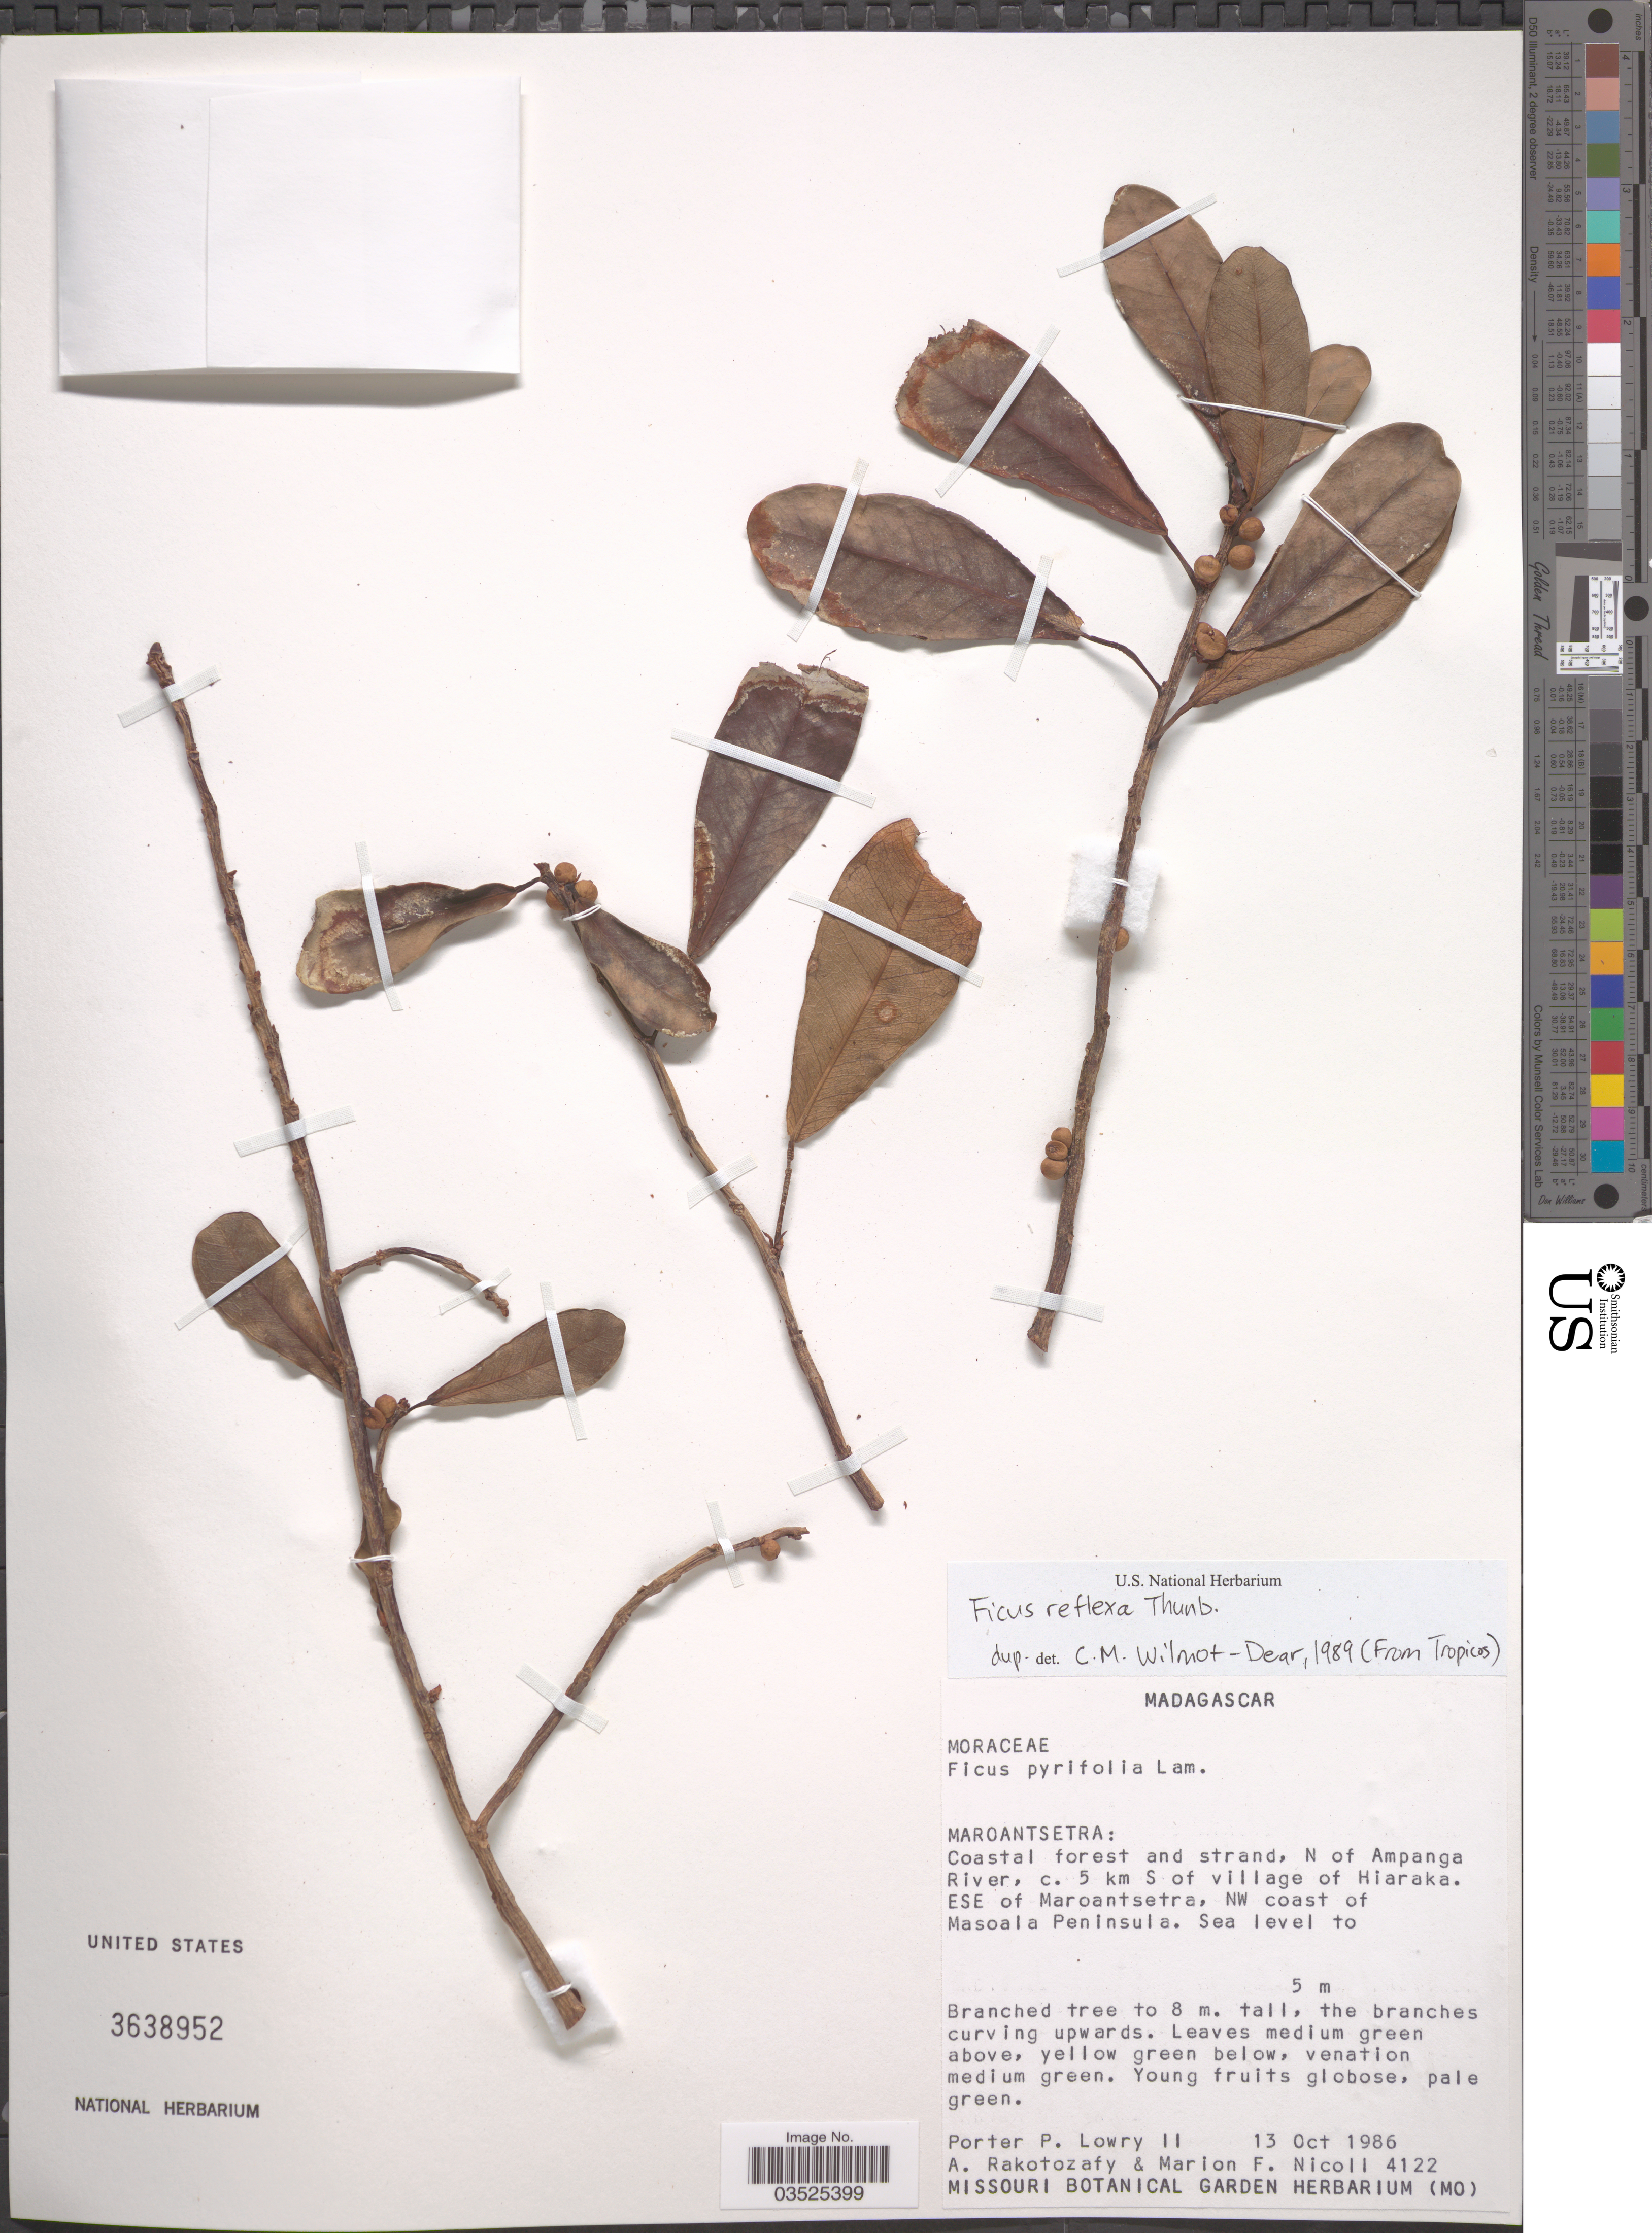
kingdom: Plantae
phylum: Tracheophyta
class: Magnoliopsida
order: Rosales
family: Moraceae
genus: Ficus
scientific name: Ficus reflexa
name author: Thunb.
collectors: P. P. Lowry, A. Rakotozafy & M. F. Nicoll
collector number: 4122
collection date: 1986-10-13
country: Madagascar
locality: Maroantsetra: Coastal forest and strand, N of Ampanga River, c. 5 km S of village of Hiaraka. ESE of Maroantsetra, NW coast of Masoala Peninsula.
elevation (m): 0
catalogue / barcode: US 3638952